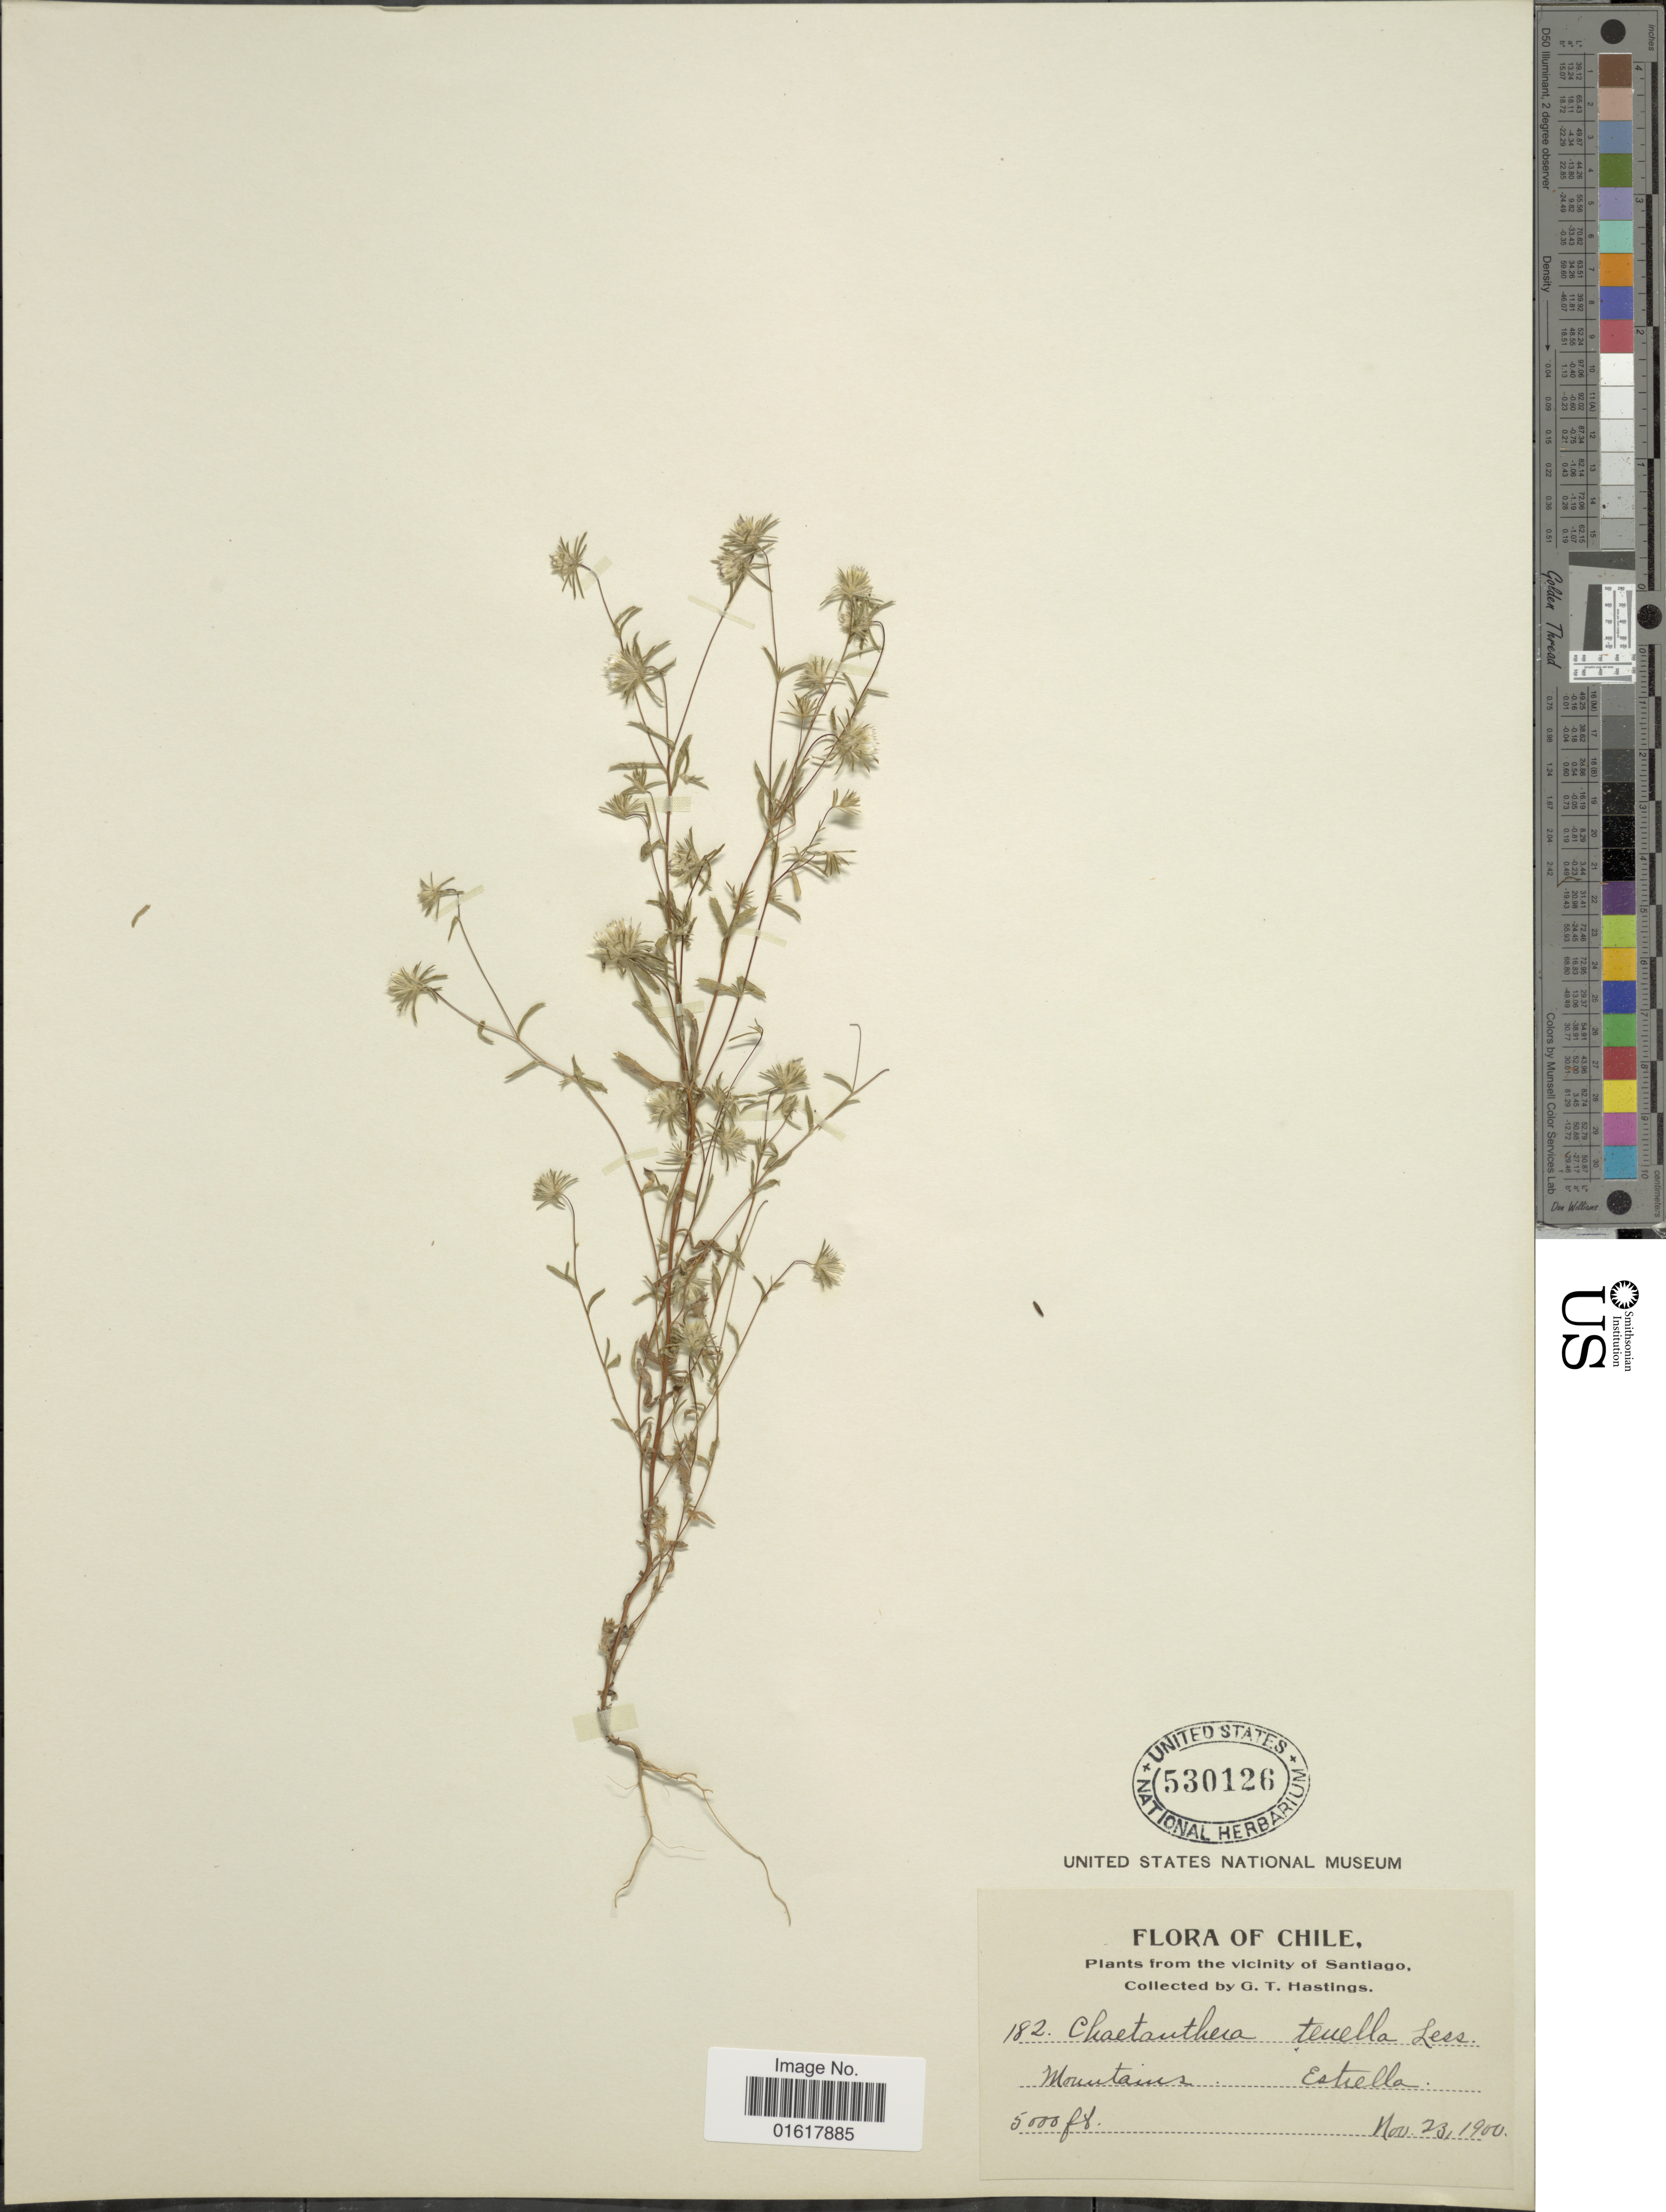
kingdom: Plantae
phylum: Tracheophyta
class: Magnoliopsida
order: Asterales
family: Asteraceae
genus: Chaetanthera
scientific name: Chaetanthera tenella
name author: Less.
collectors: G. Hastings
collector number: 182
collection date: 1900-11-23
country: Chile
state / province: Región Metropolitana (RM)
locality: Vicinity of Santiago. Mountains, Estrella.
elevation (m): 1524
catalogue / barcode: US 530126